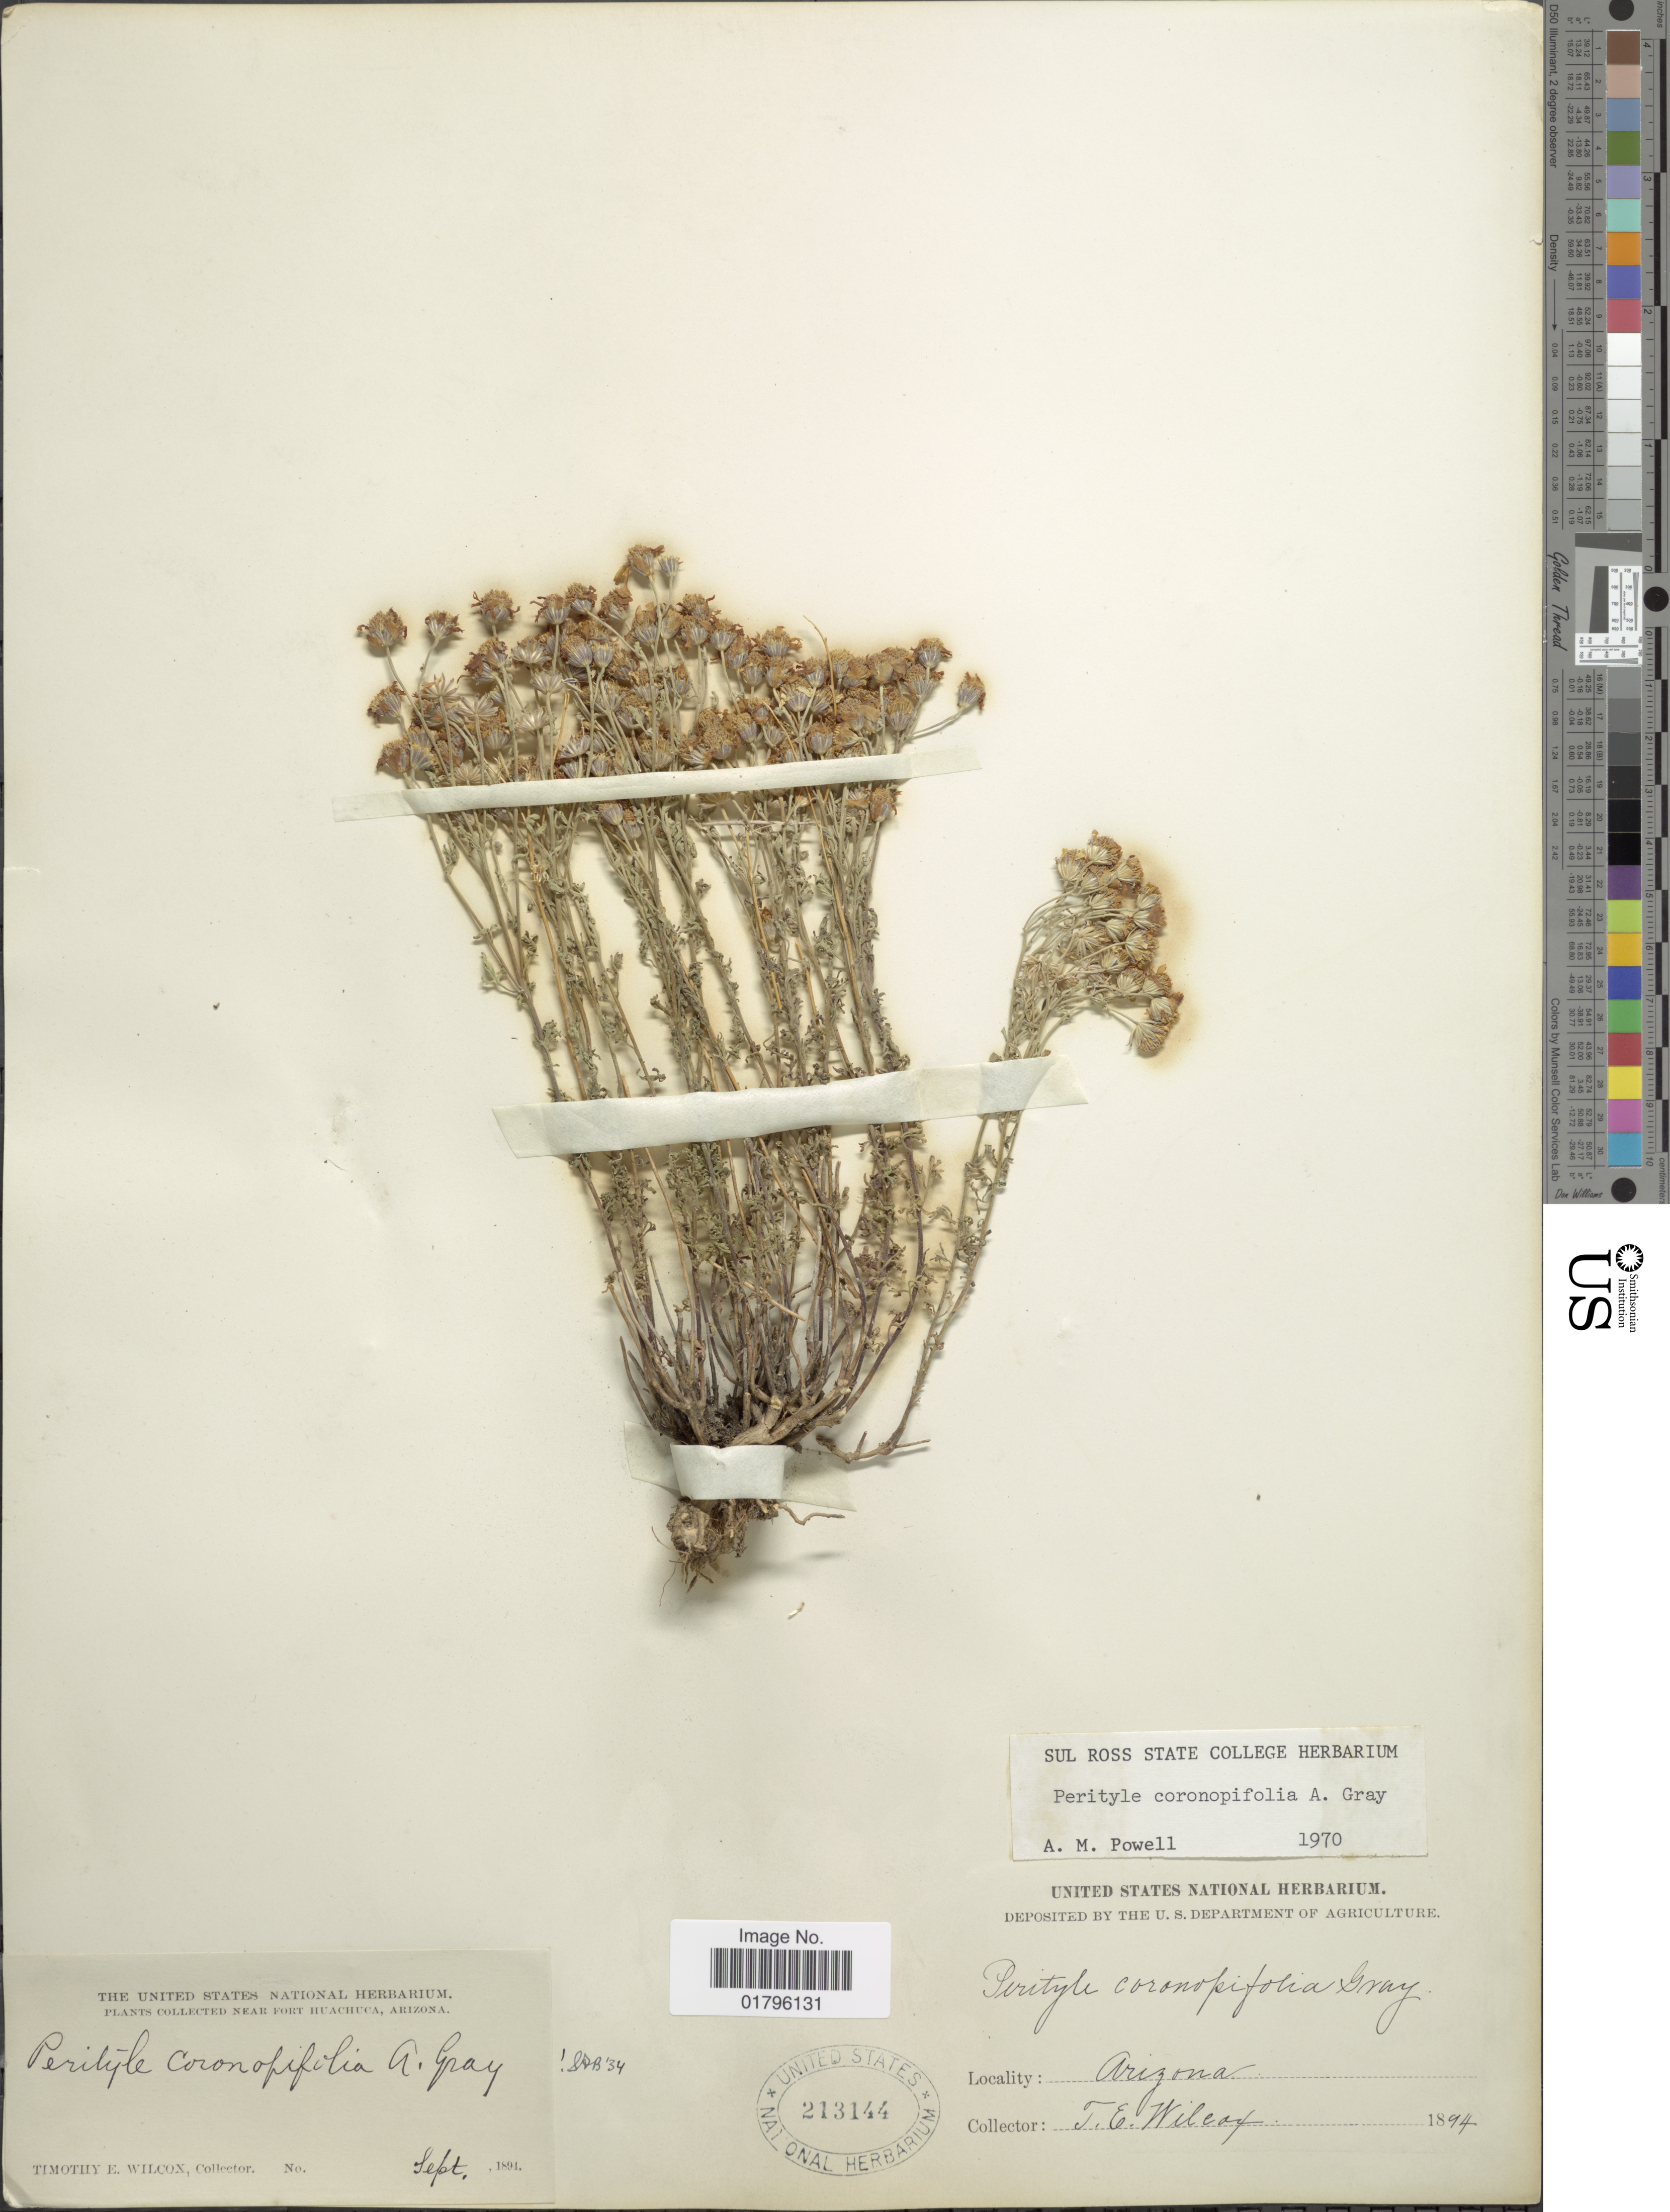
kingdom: Plantae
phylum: Tracheophyta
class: Magnoliopsida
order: Asterales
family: Asteraceae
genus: Perityle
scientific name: Perityle coronopifolia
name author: A. Gray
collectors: T. E. Wilcox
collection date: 1894-07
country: United States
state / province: Arizona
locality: Near Fort Huachuca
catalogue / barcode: US 213144